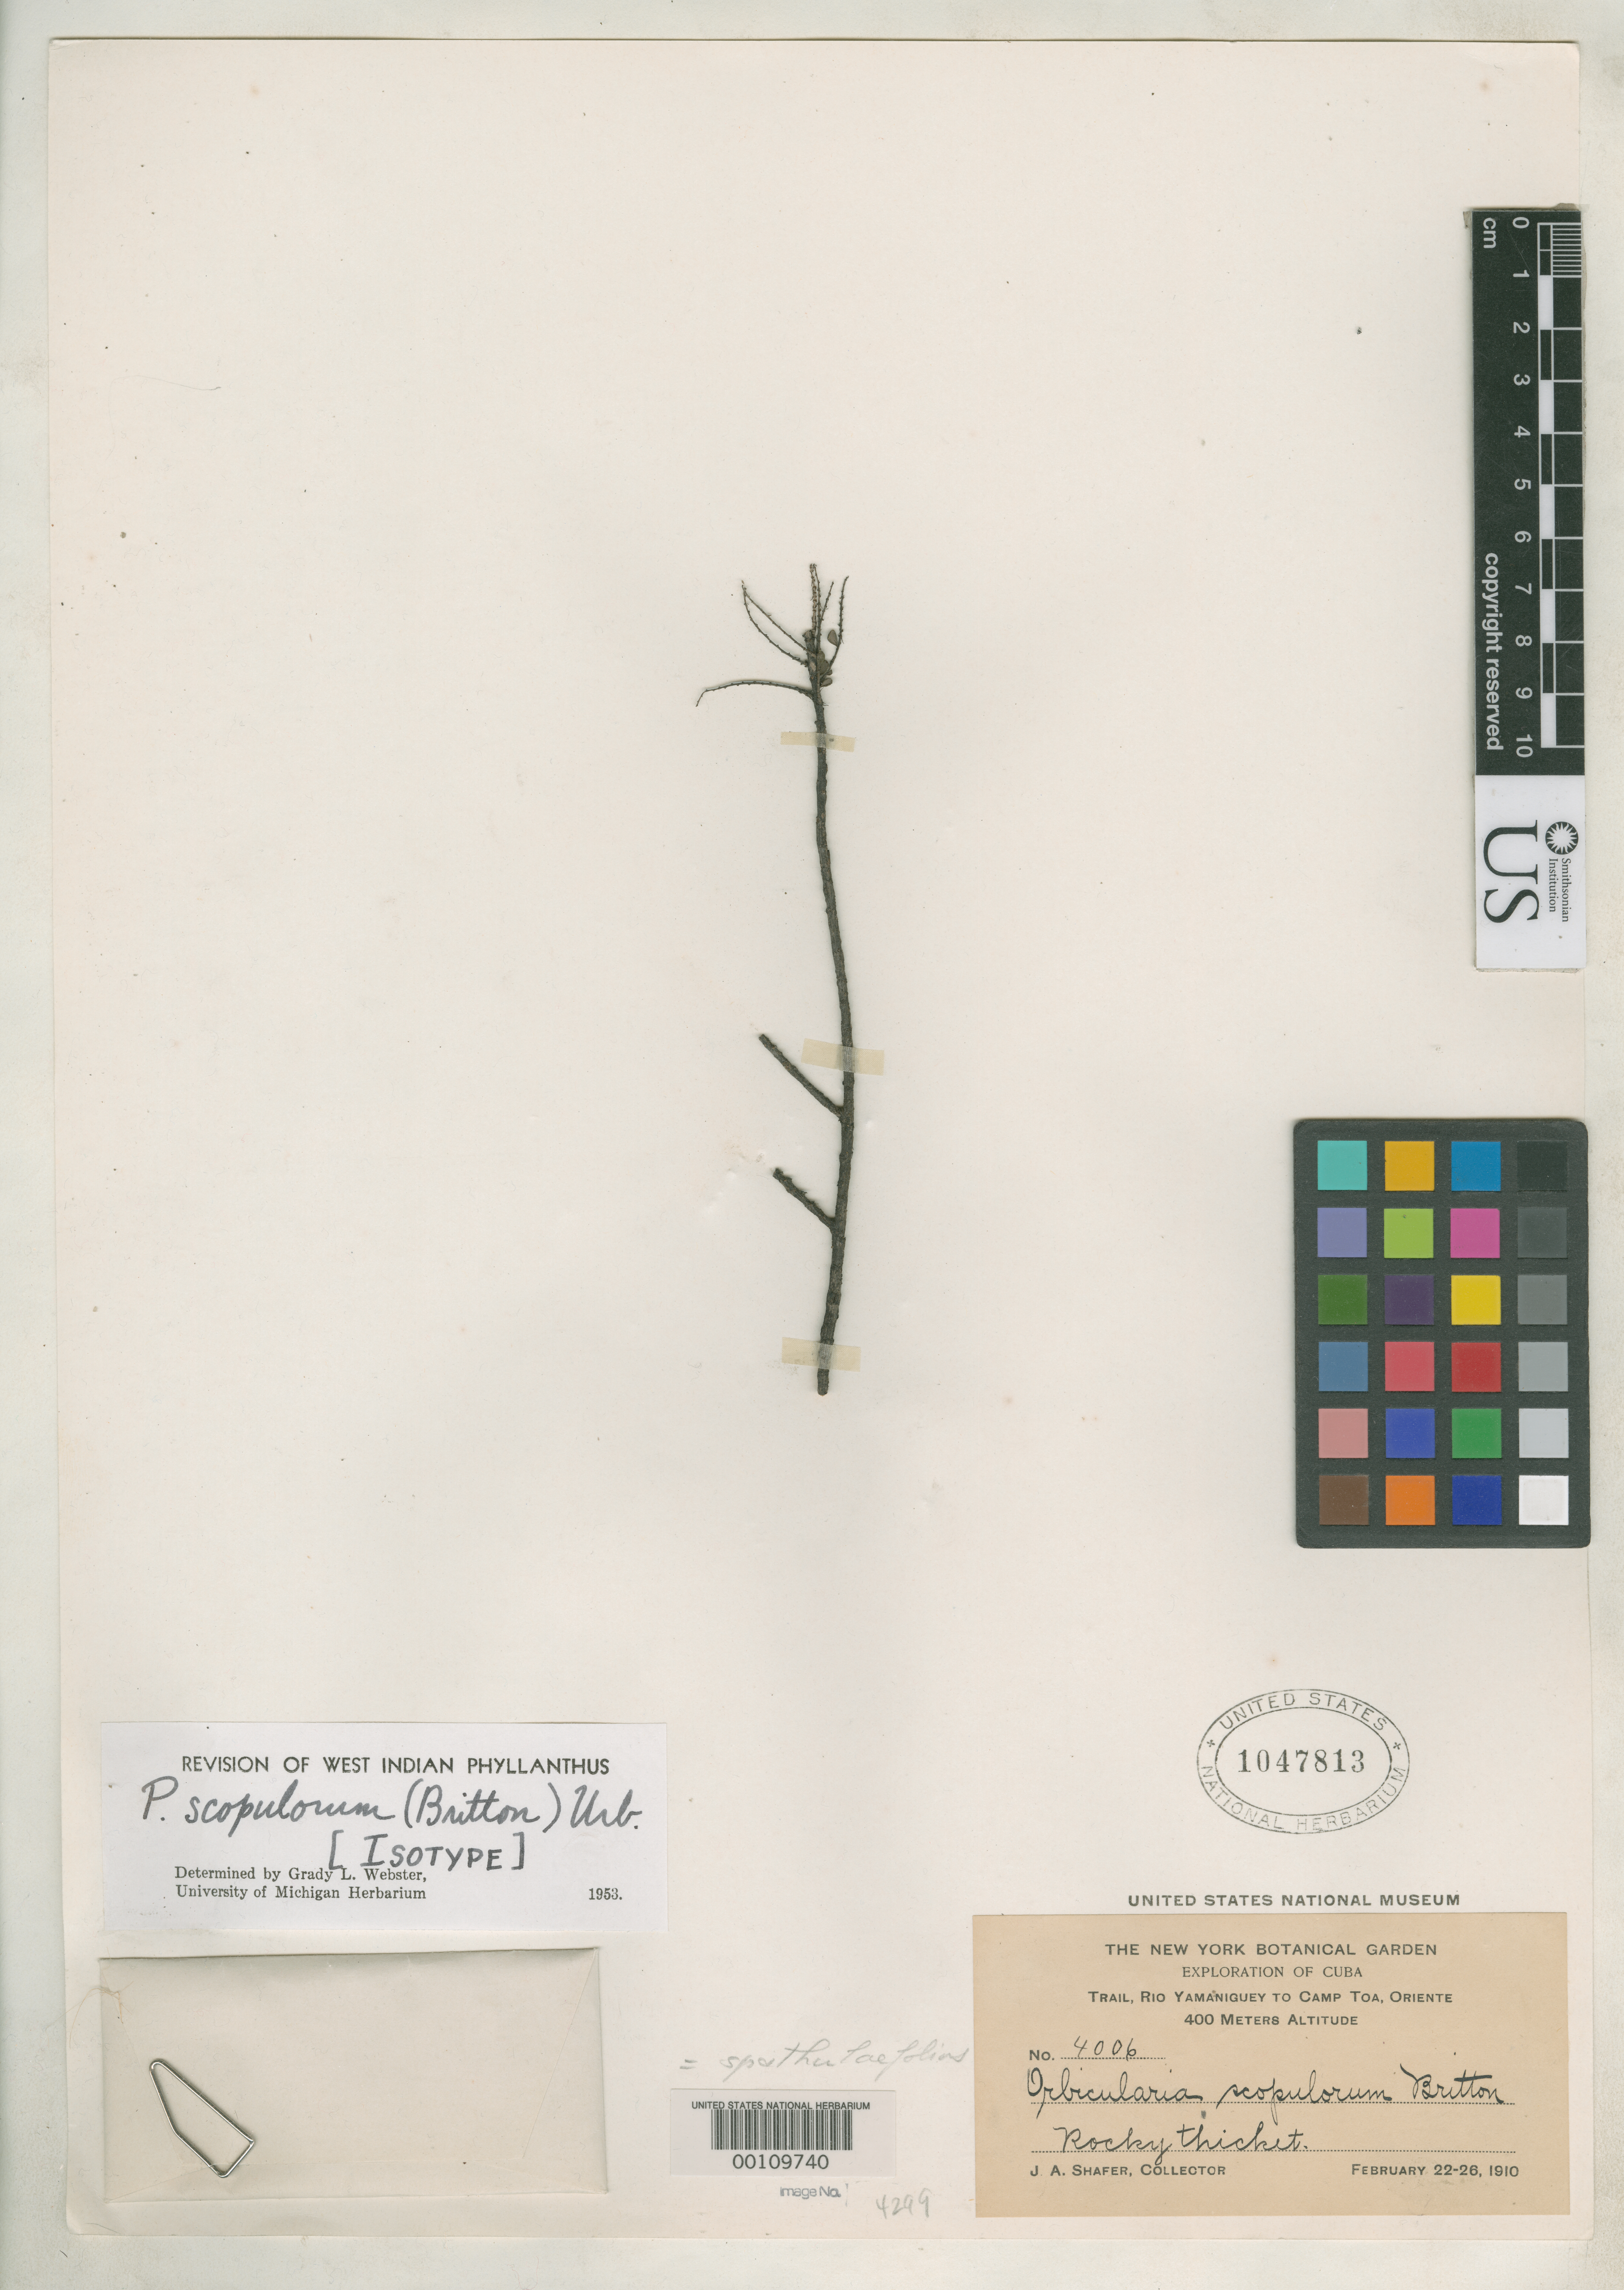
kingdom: Plantae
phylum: Tracheophyta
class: Magnoliopsida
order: Malpighiales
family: Phyllanthaceae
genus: Orbicularia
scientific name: Orbicularia scopulorum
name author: Britton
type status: Isotype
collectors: J. A. Shafer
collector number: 4006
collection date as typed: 22 Feb 1910 to 26 Feb 1910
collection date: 1910-02-22/1910-02-26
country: Cuba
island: Greater Antilles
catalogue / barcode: US 1047813